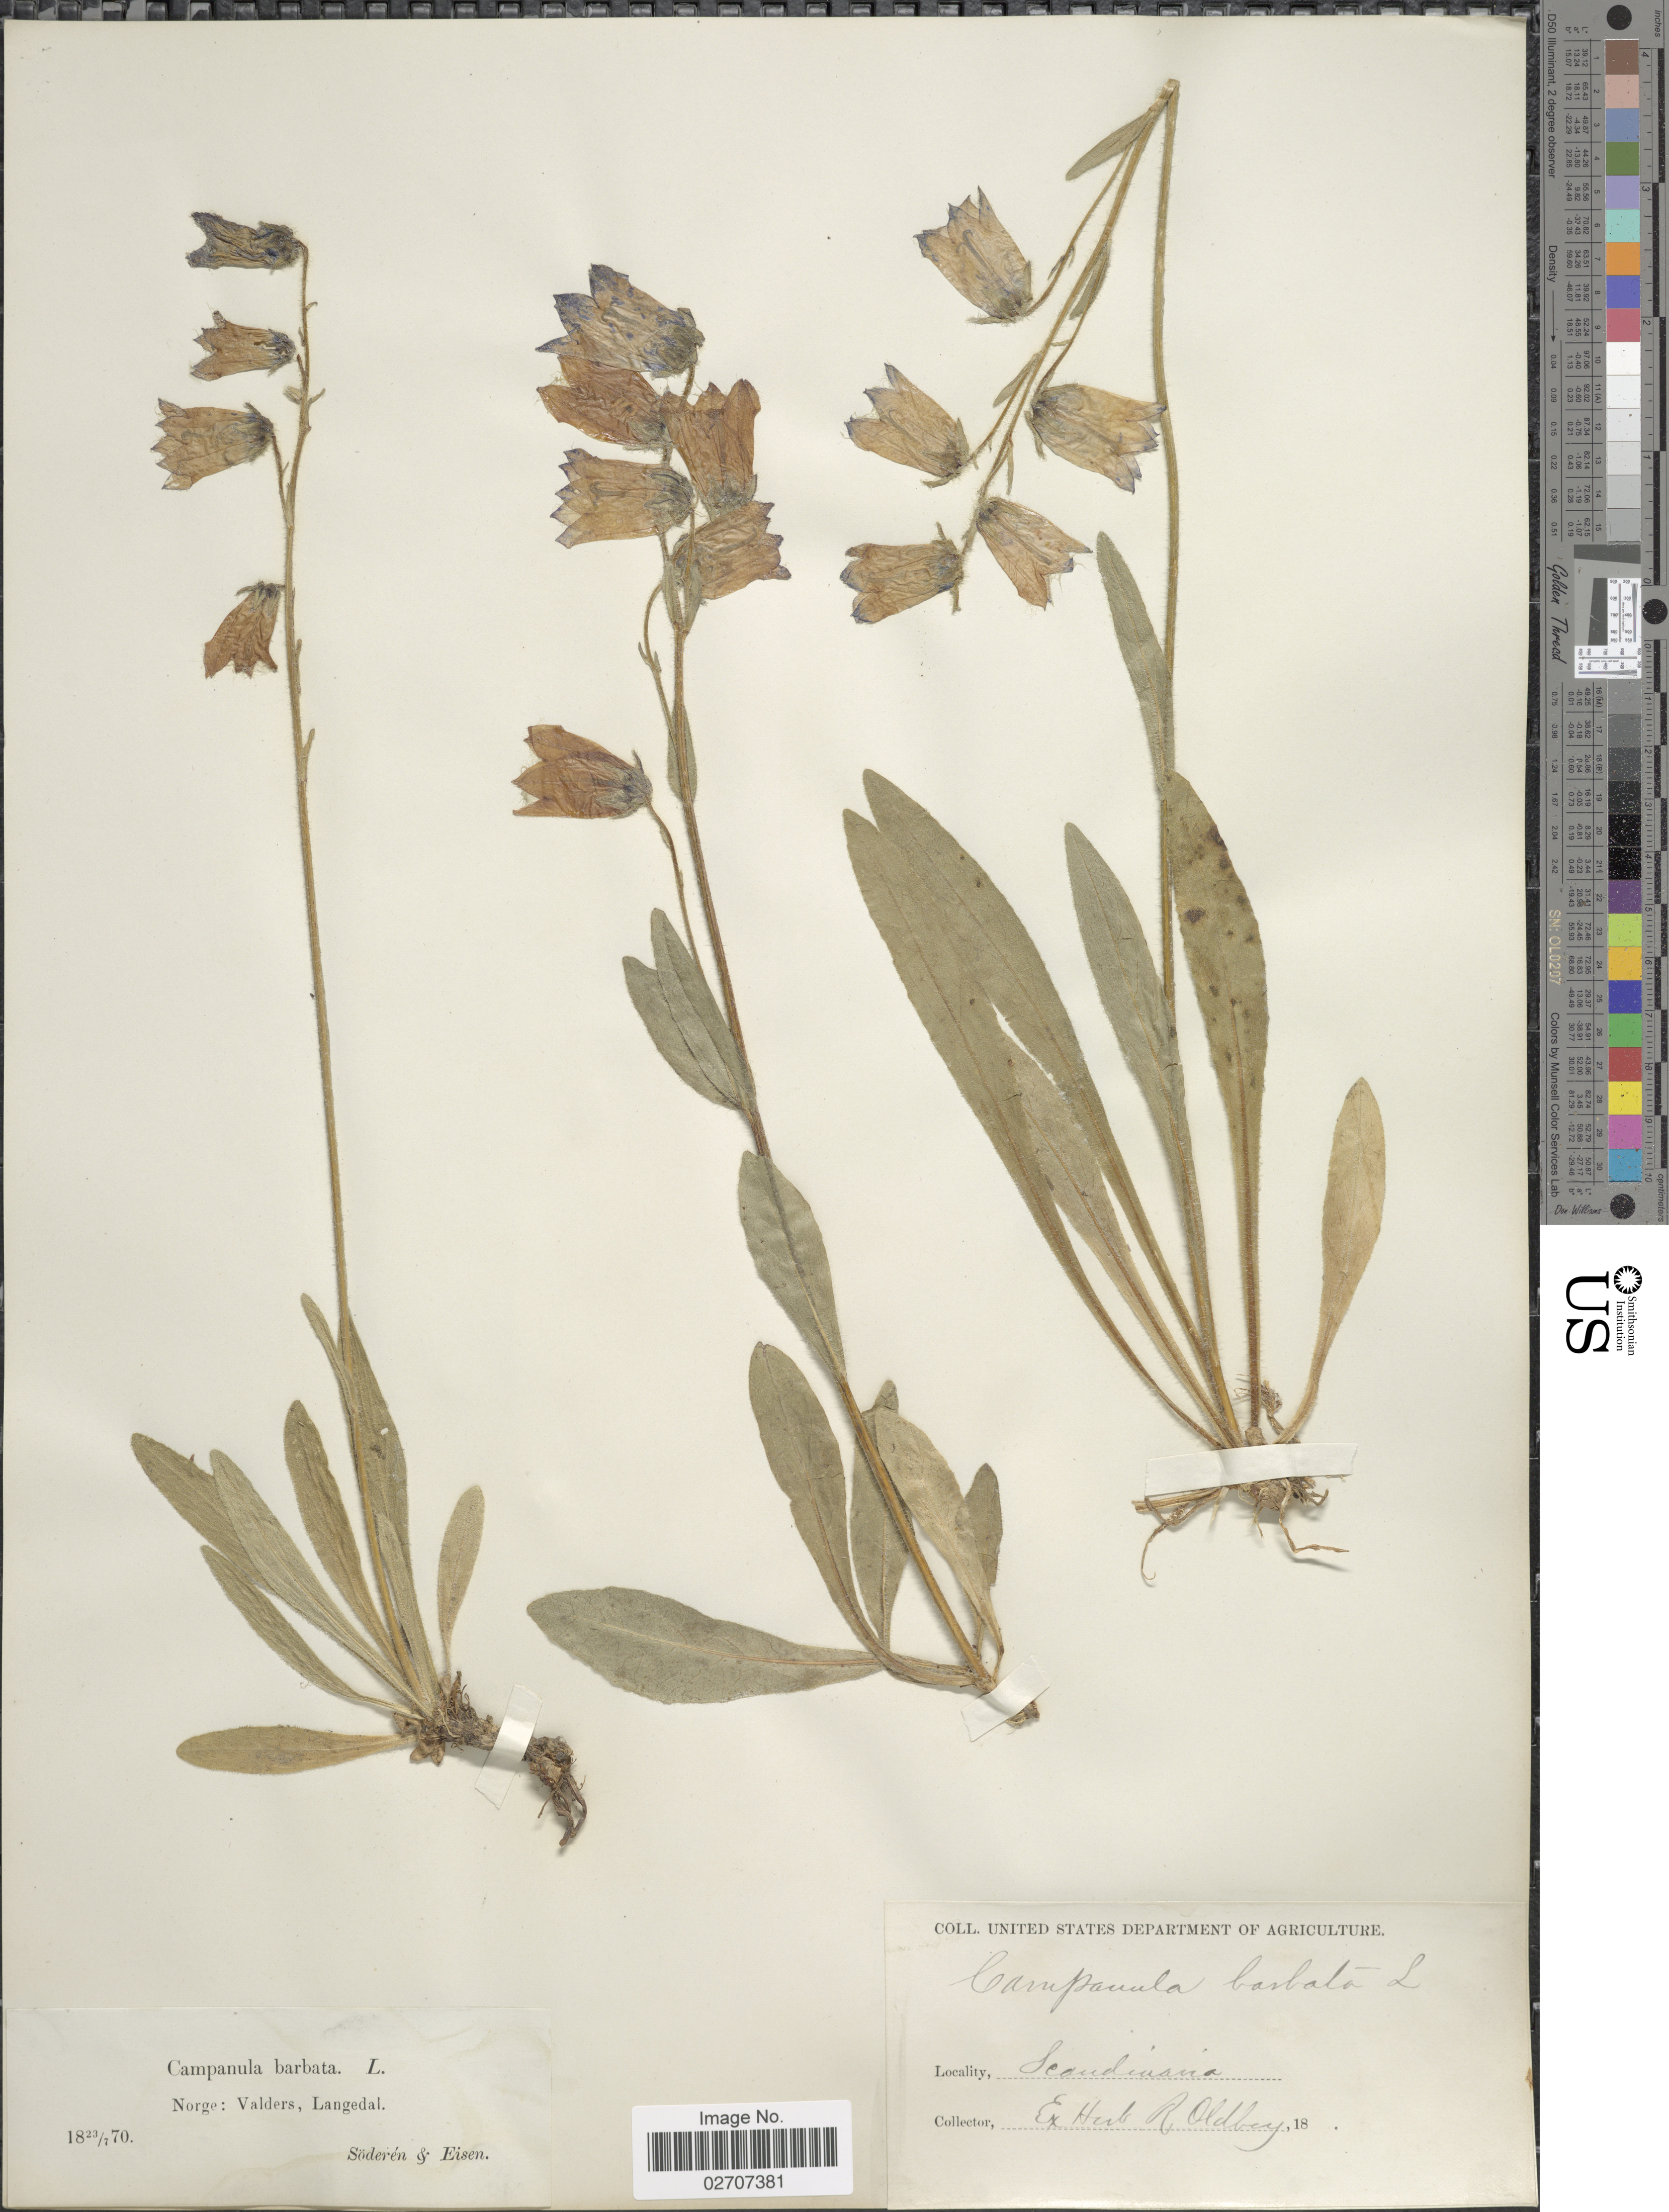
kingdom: Plantae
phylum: Tracheophyta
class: Magnoliopsida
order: Asterales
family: Campanulaceae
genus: Campanula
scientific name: Campanula barbata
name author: L.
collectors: Söderén & Eisen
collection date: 1870-07-23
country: Norway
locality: Norge: Valders, Langedal, Scandinavia.